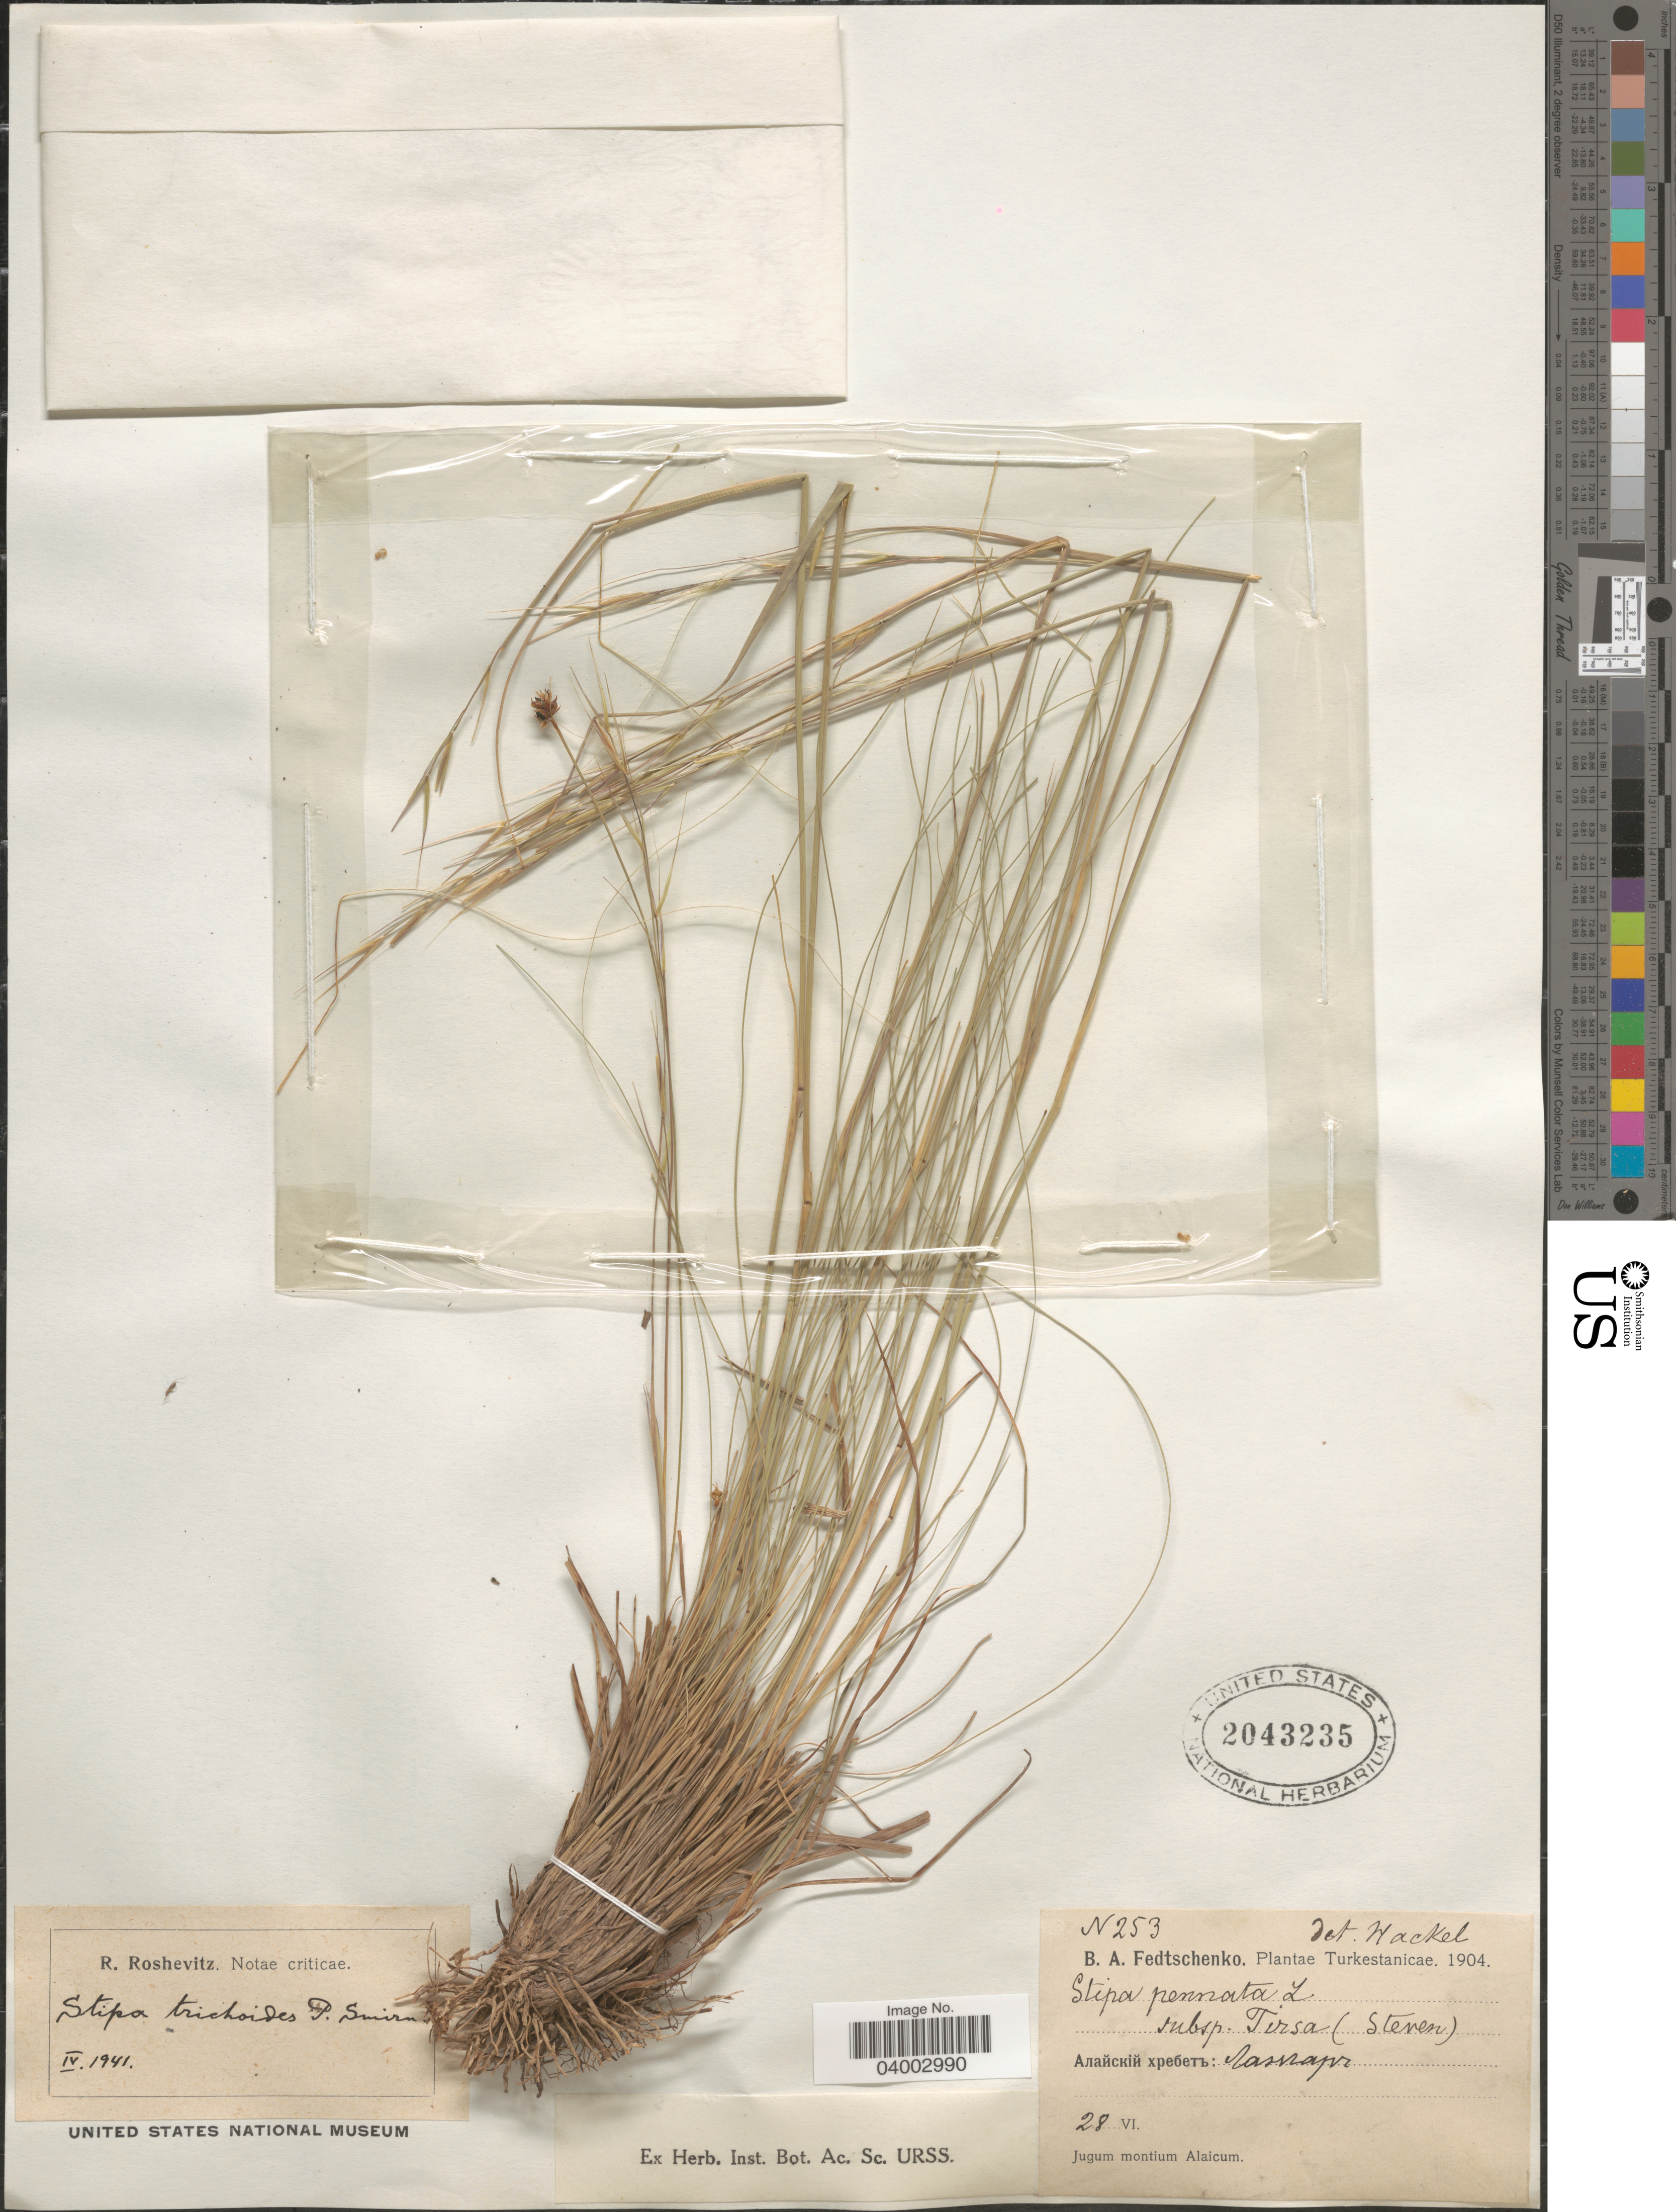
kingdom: Plantae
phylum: Tracheophyta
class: Liliopsida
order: Poales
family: Poaceae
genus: Stipa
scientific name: Stipa turkestanica subsp. trichoides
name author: (P.A. Smirn.) Tzvelev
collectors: B. A. Fedtschenko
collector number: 253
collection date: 1904-06-28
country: Kyrgyzstan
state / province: Osh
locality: Alayskiy Ridge, Langar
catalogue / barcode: US 2043235